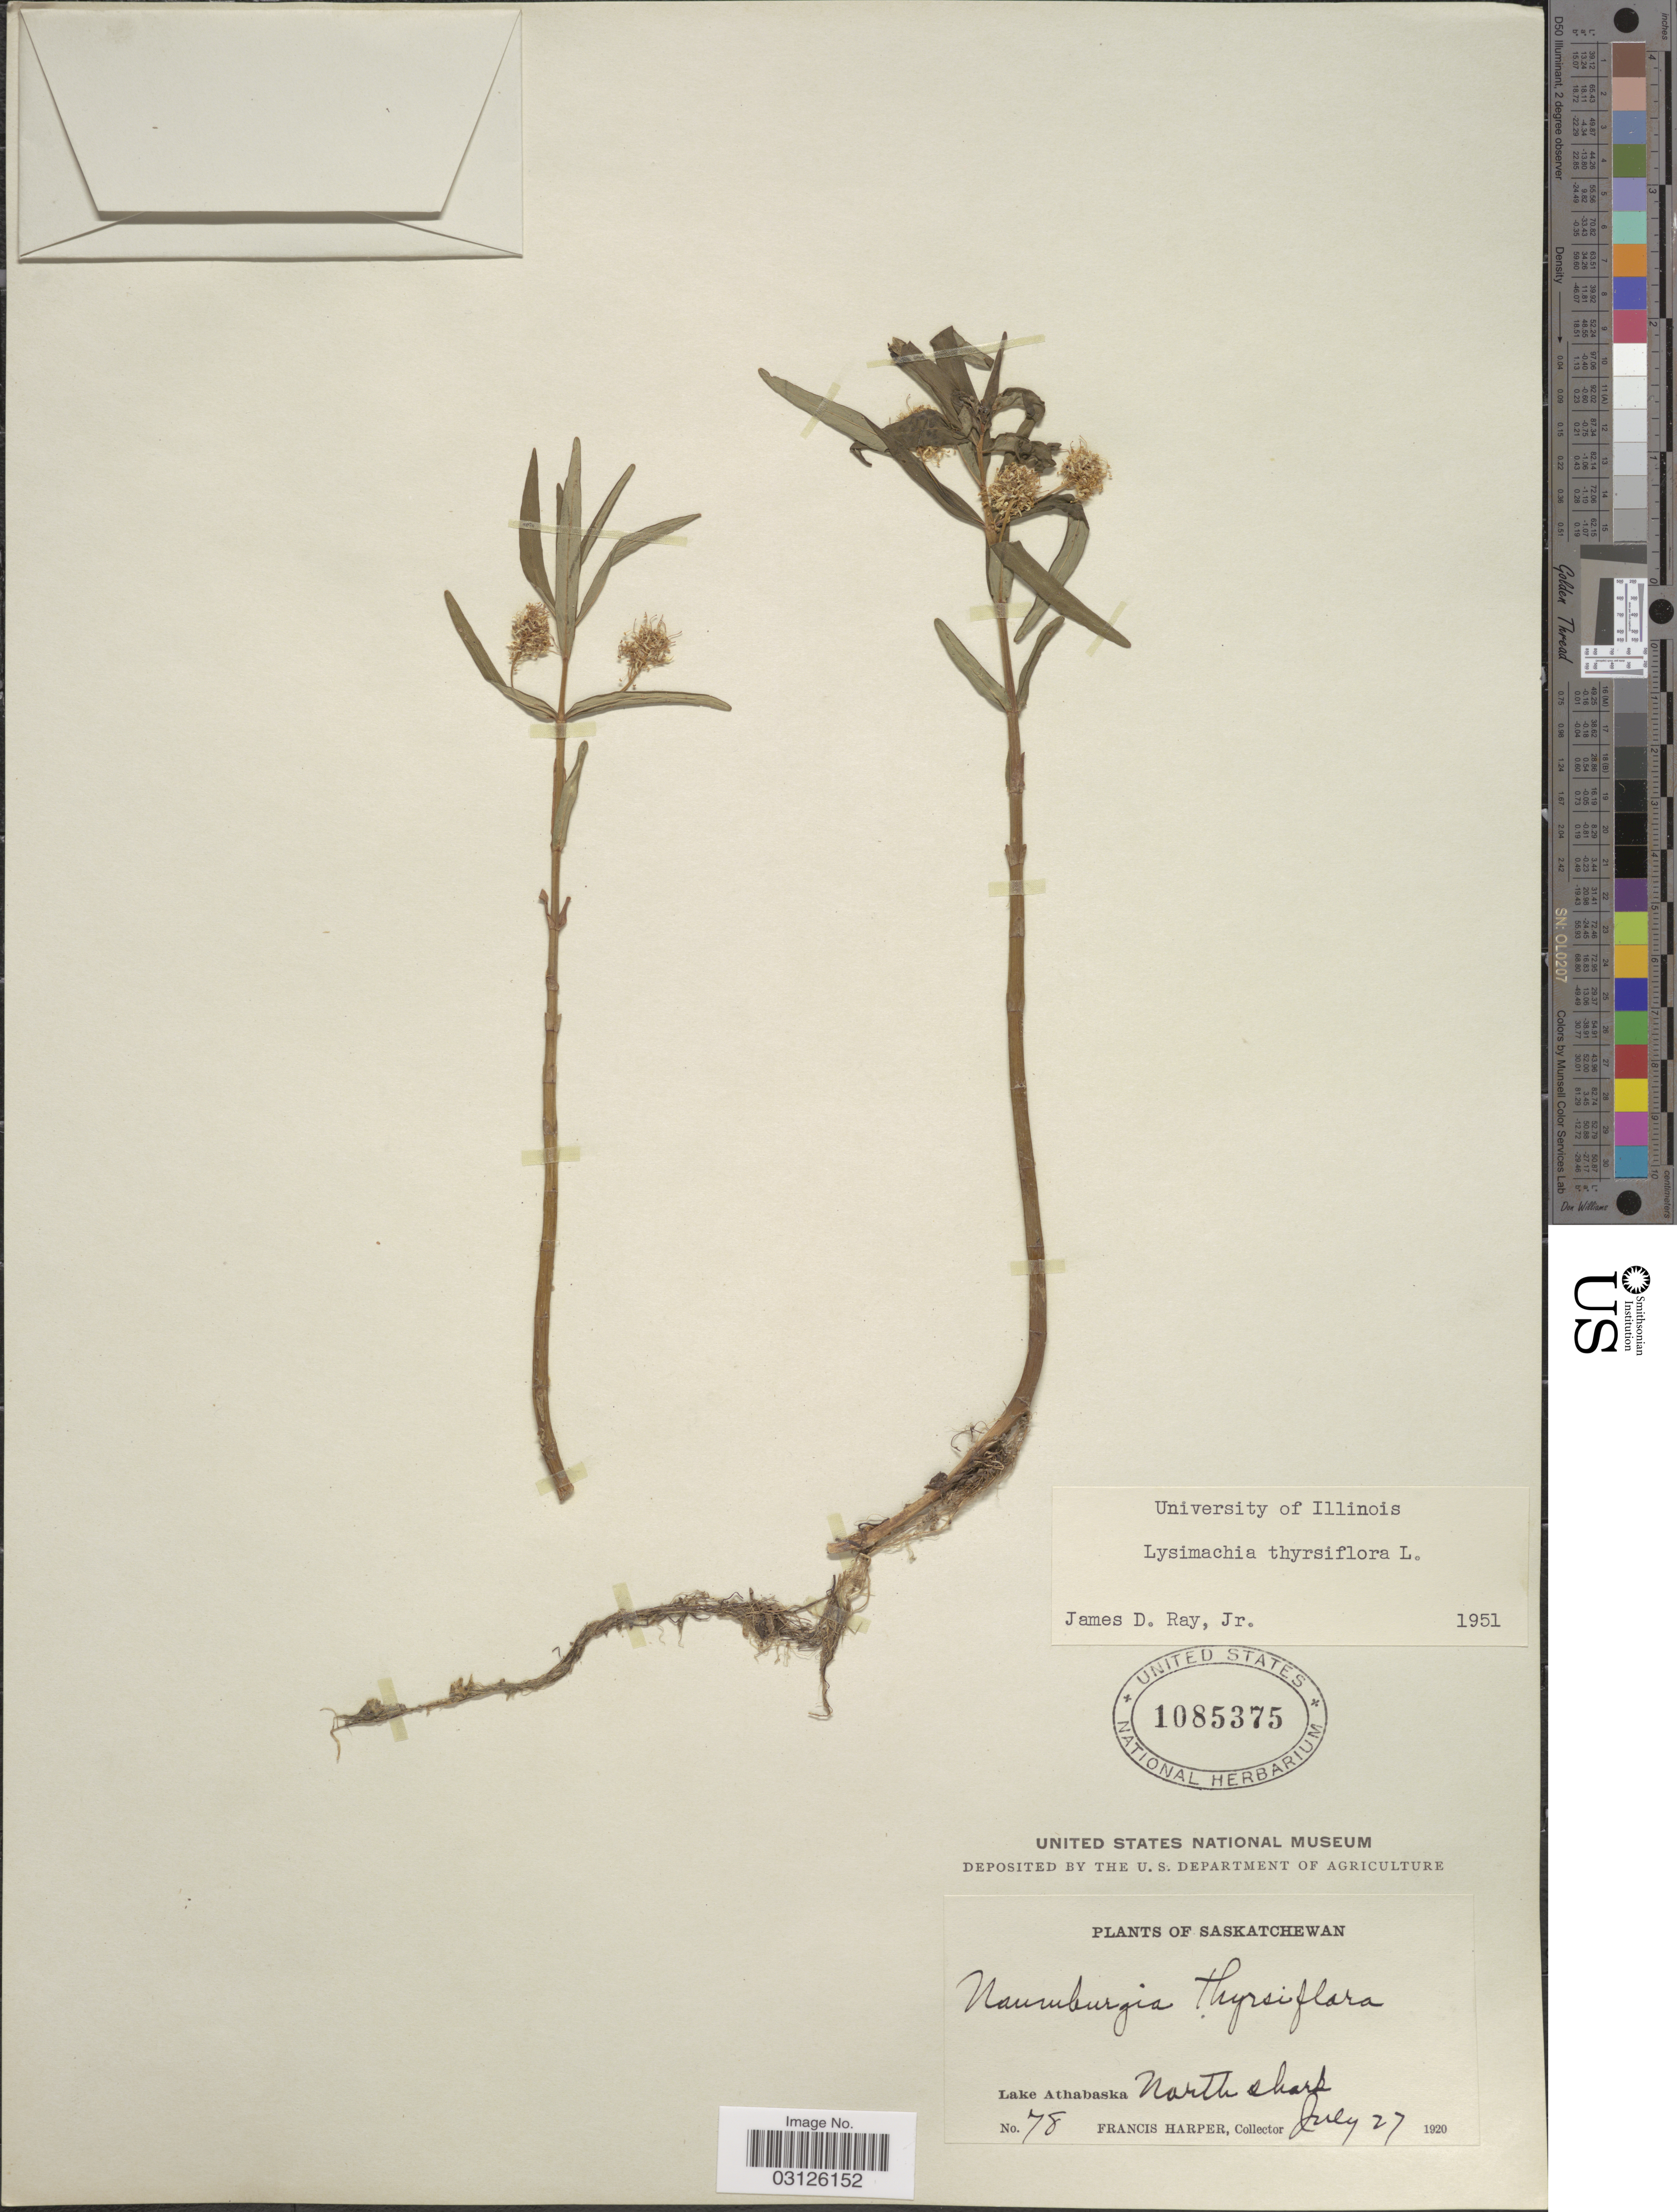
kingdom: Plantae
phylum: Tracheophyta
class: Magnoliopsida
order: Ericales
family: Primulaceae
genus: Lysimachia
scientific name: Lysimachia thyrsiflora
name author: L.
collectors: F. Harper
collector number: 78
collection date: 1920-07-27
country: Canada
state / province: Saskatchewan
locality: Lake Athabaska North sharp.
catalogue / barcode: US 1085375